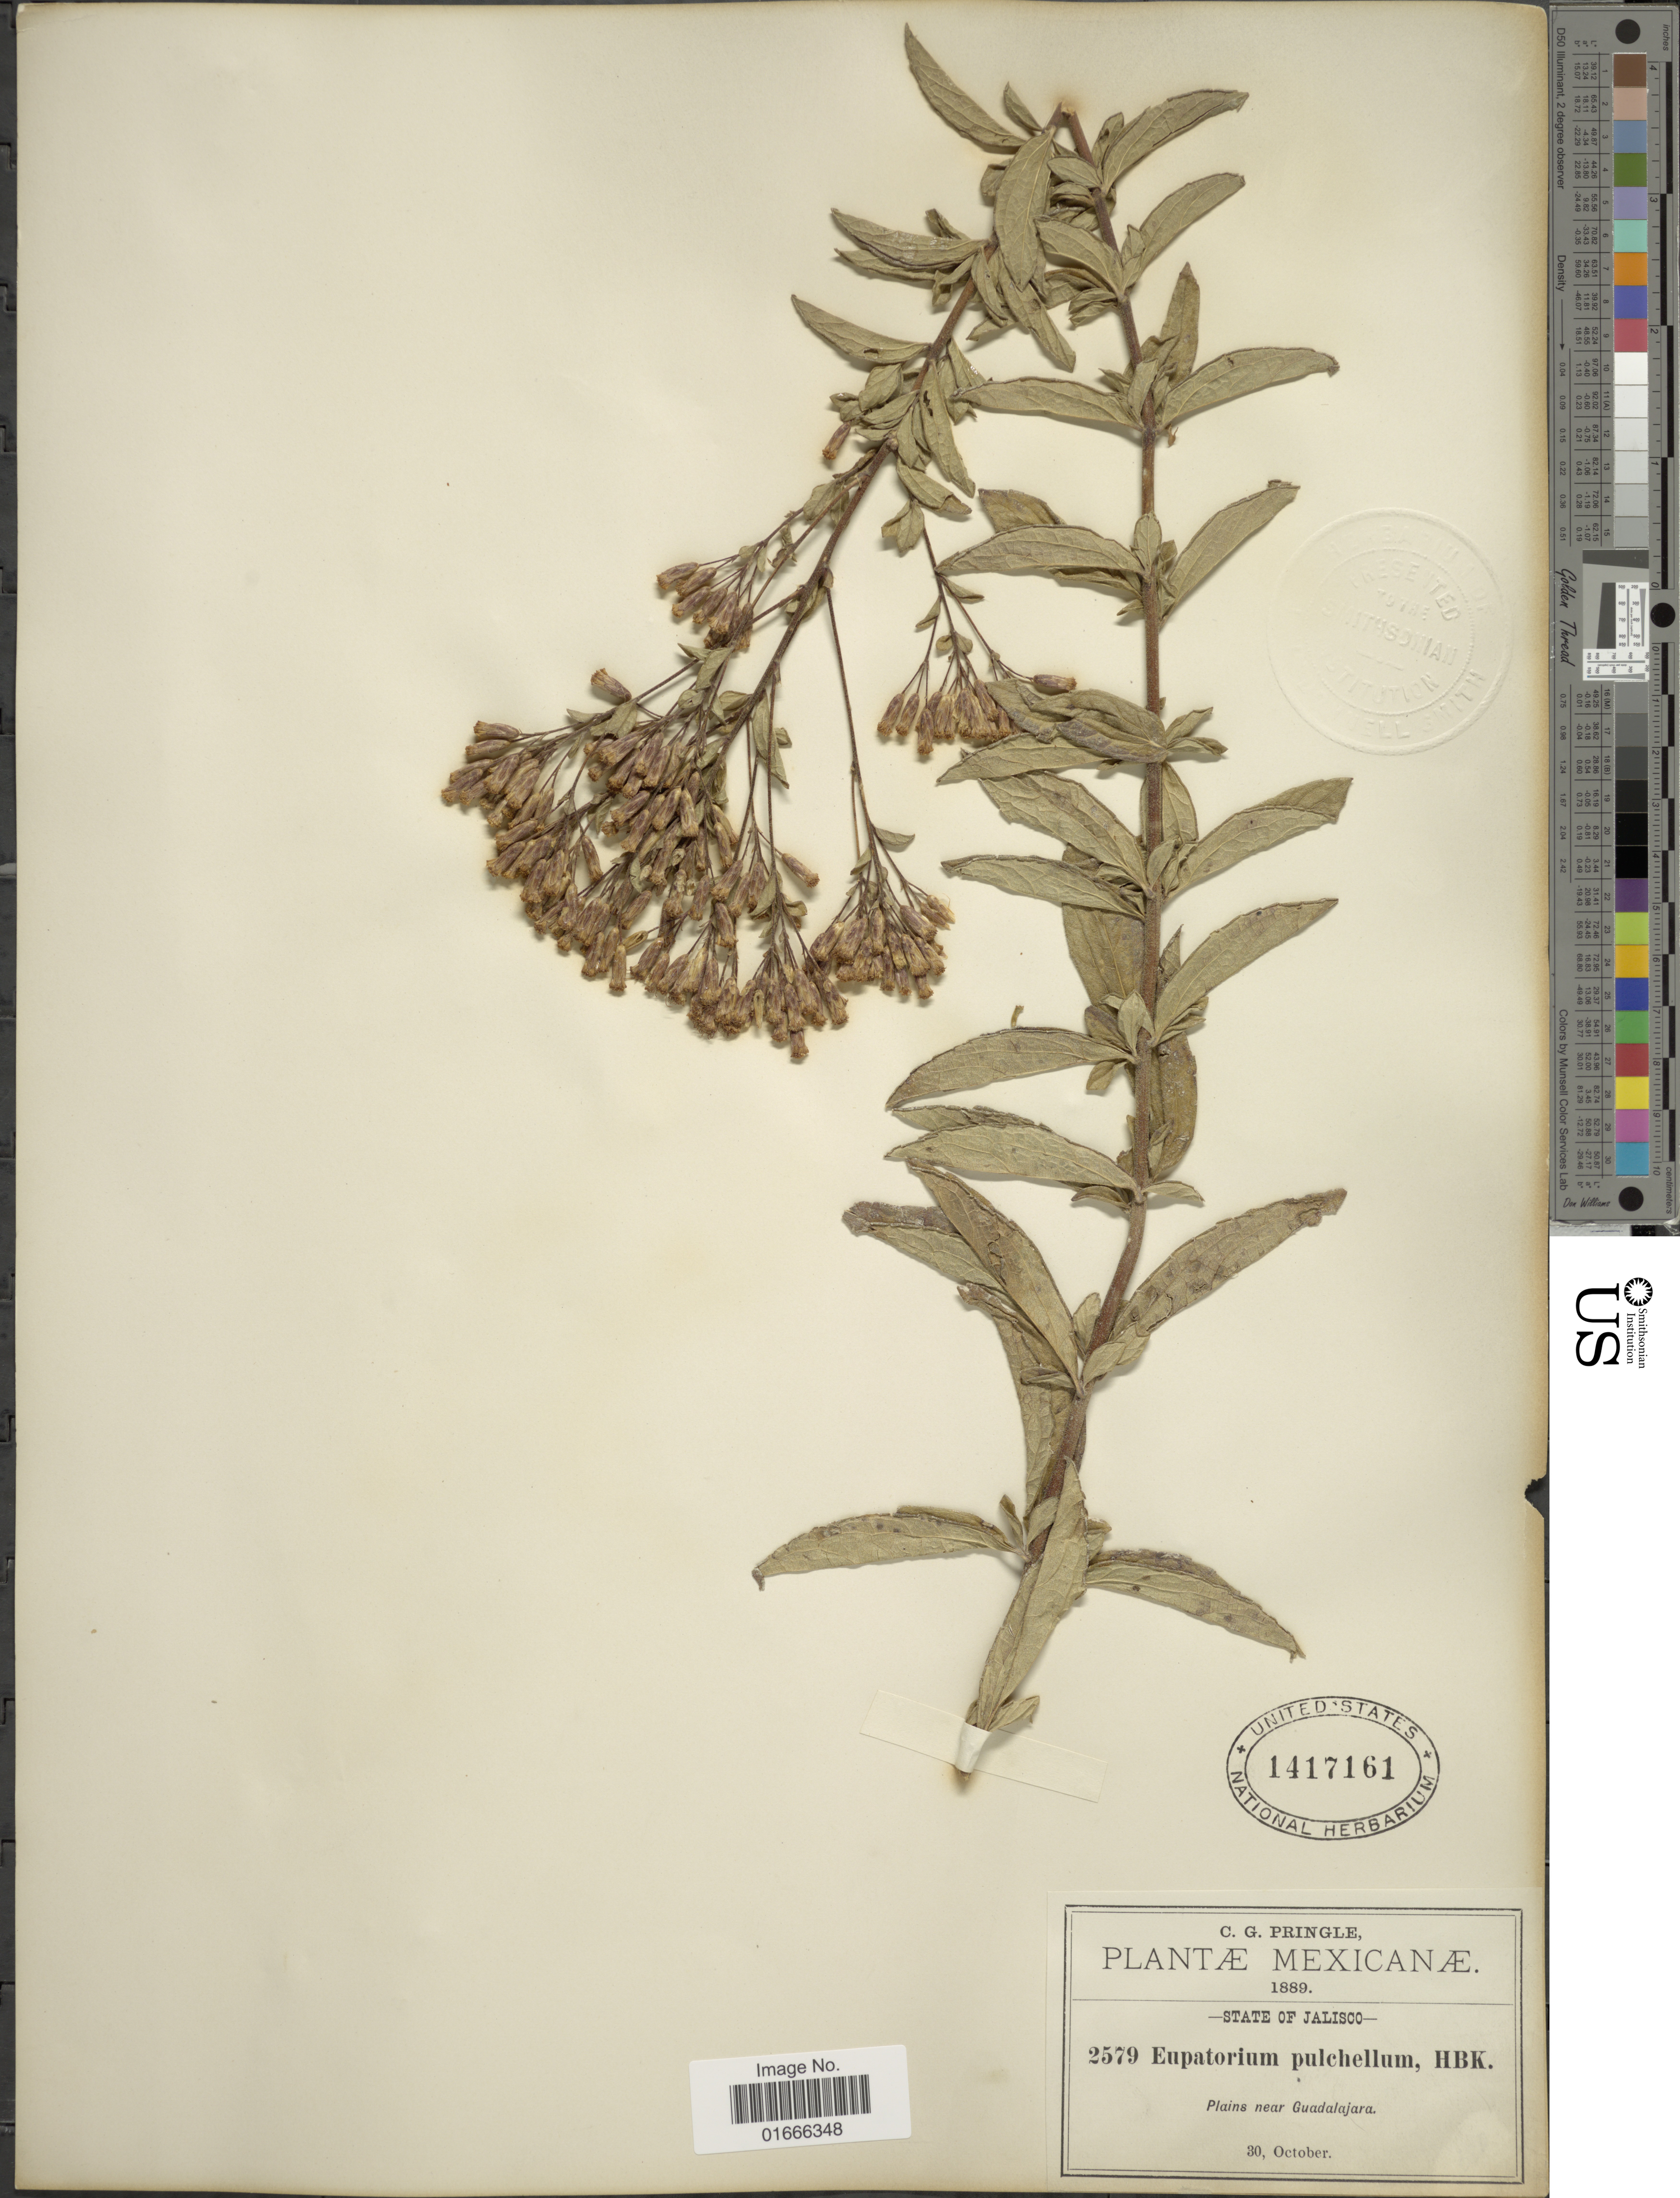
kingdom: Plantae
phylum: Tracheophyta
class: Magnoliopsida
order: Asterales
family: Asteraceae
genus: Chromolaena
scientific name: Chromolaena pulchella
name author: (Kunth) R.M. King & H. Rob.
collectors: C. G. Pringle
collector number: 2579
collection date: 1889-10-30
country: Mexico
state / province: Jalisco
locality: State of Jalisco, Plains near Guadalajara.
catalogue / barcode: US 1417161